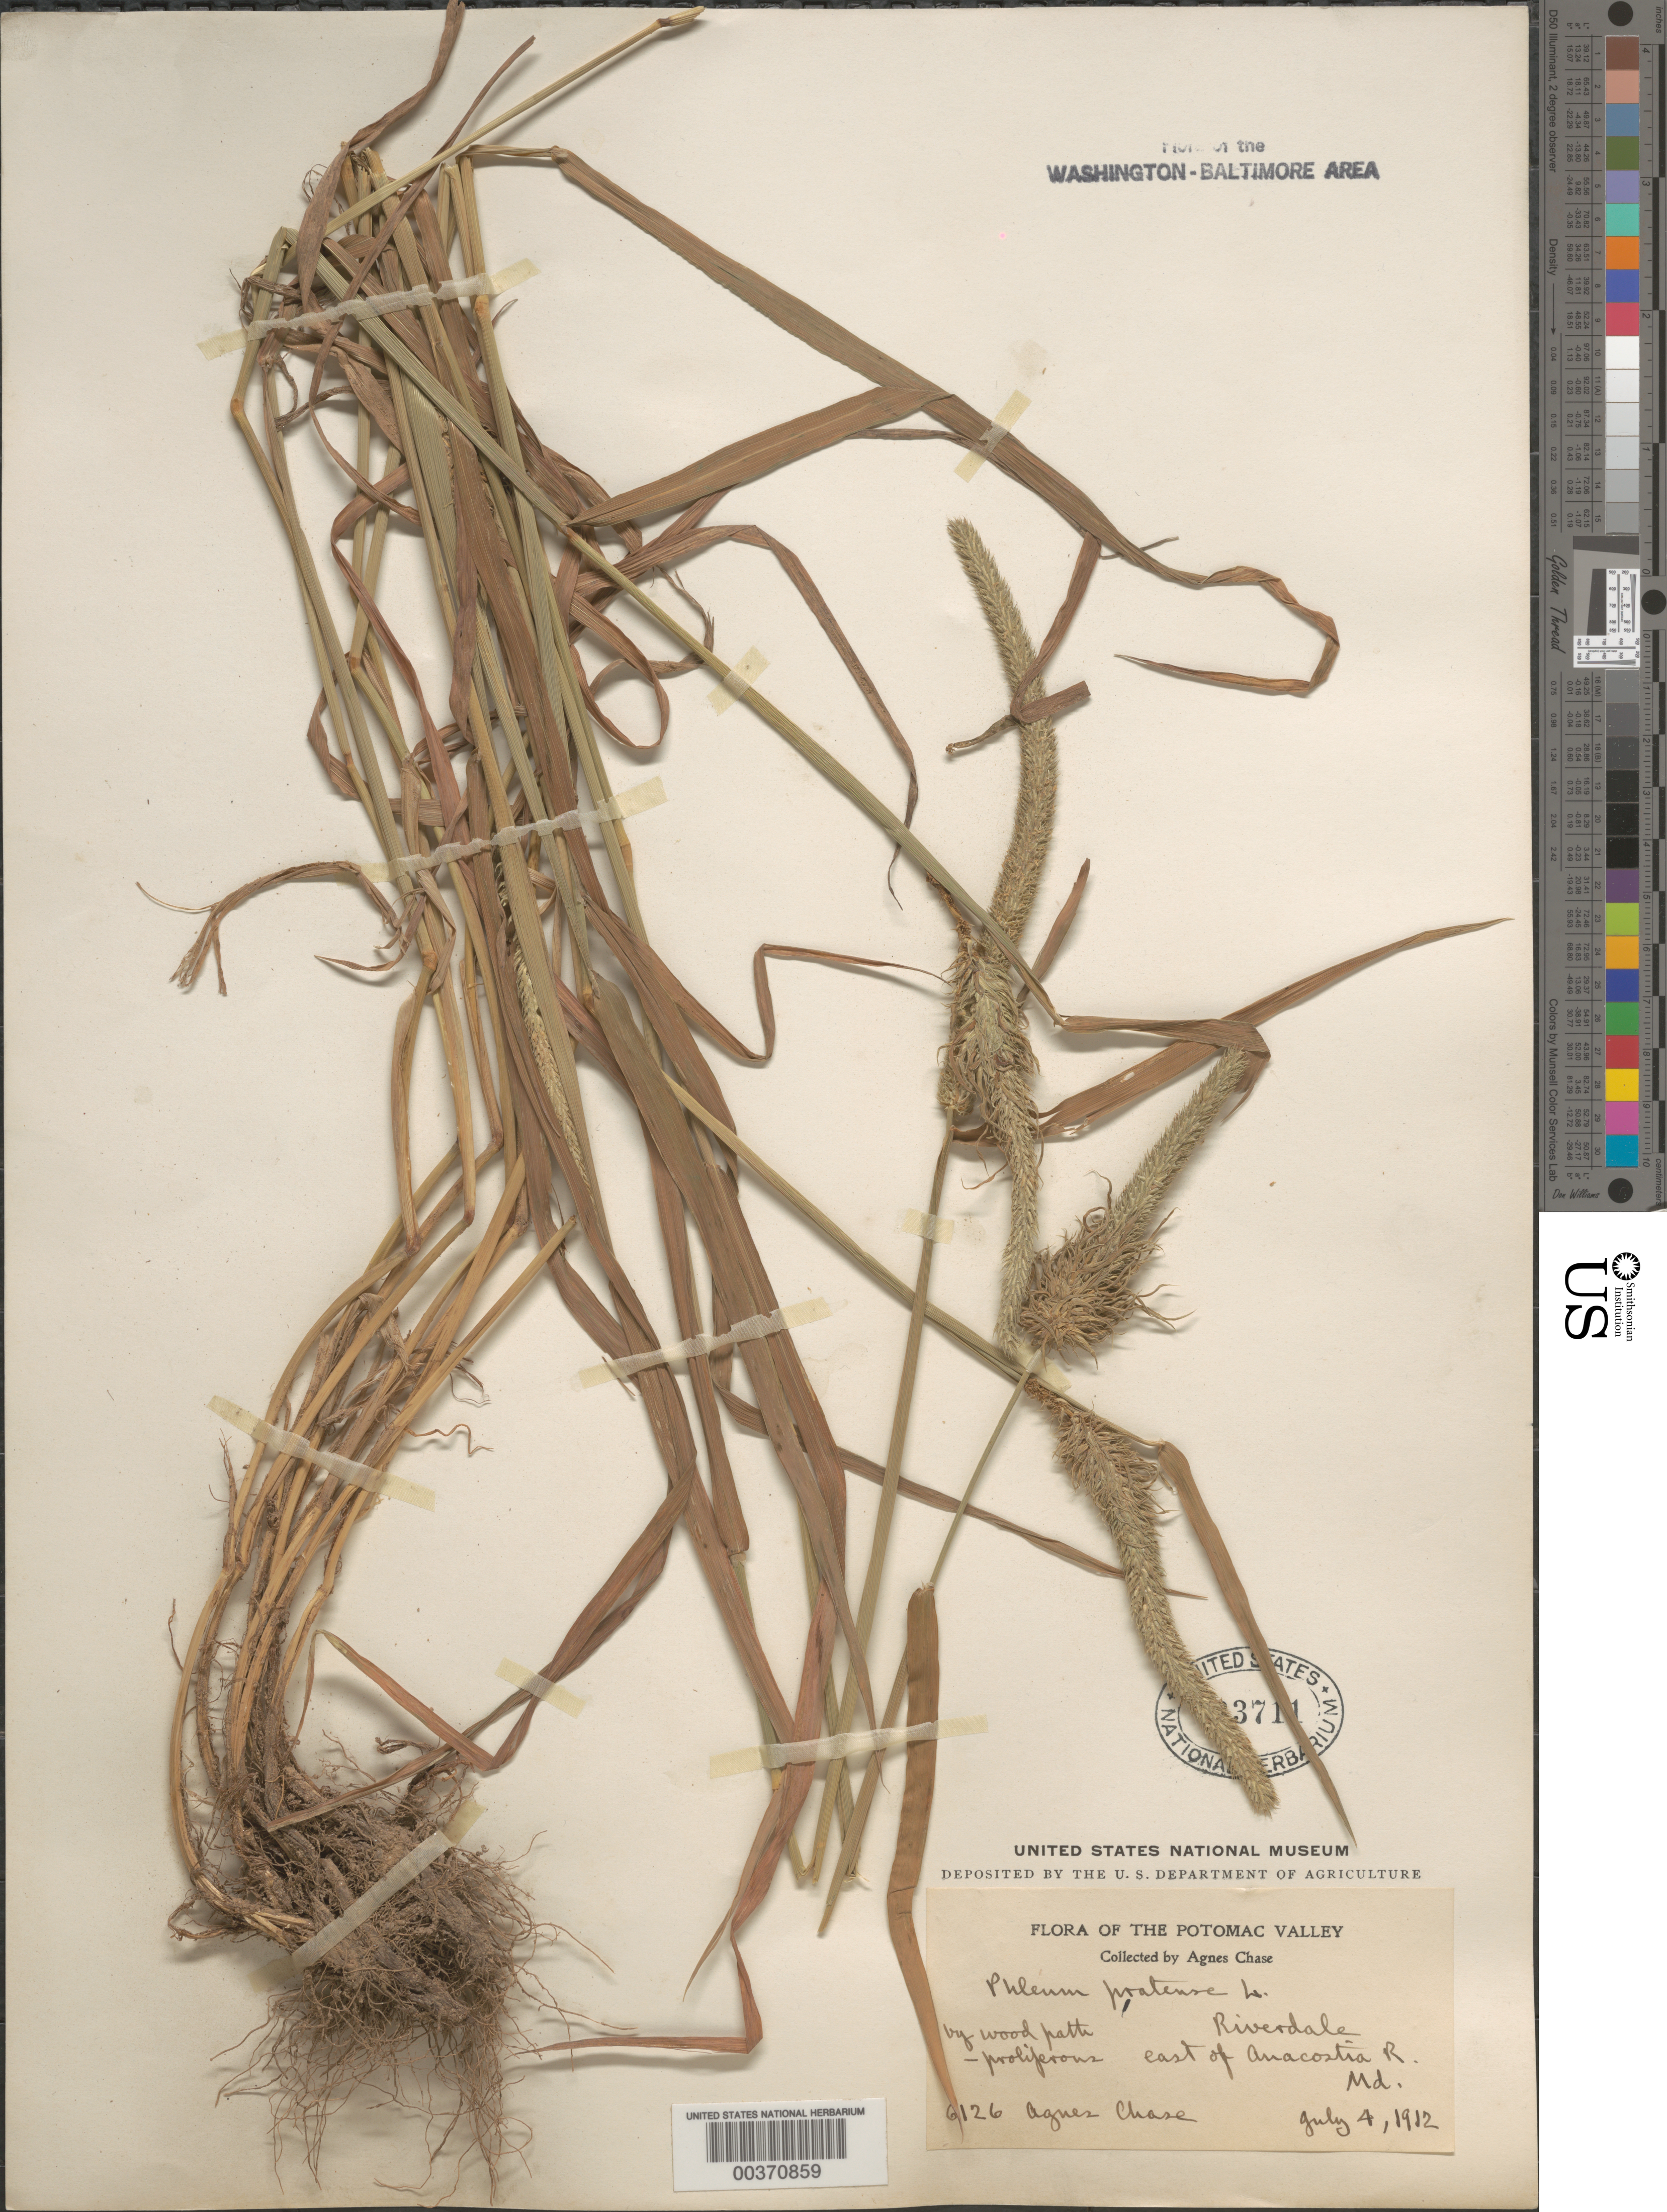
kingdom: Plantae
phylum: Tracheophyta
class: Liliopsida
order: Poales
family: Poaceae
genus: Phleum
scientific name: Phleum pratense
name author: L.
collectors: A. Chase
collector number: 6126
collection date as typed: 04 Jul 1912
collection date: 1912-07-04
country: United States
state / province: Maryland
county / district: Prince George's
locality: Riverdale, E of Anacostia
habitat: By wood path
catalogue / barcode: US 733711